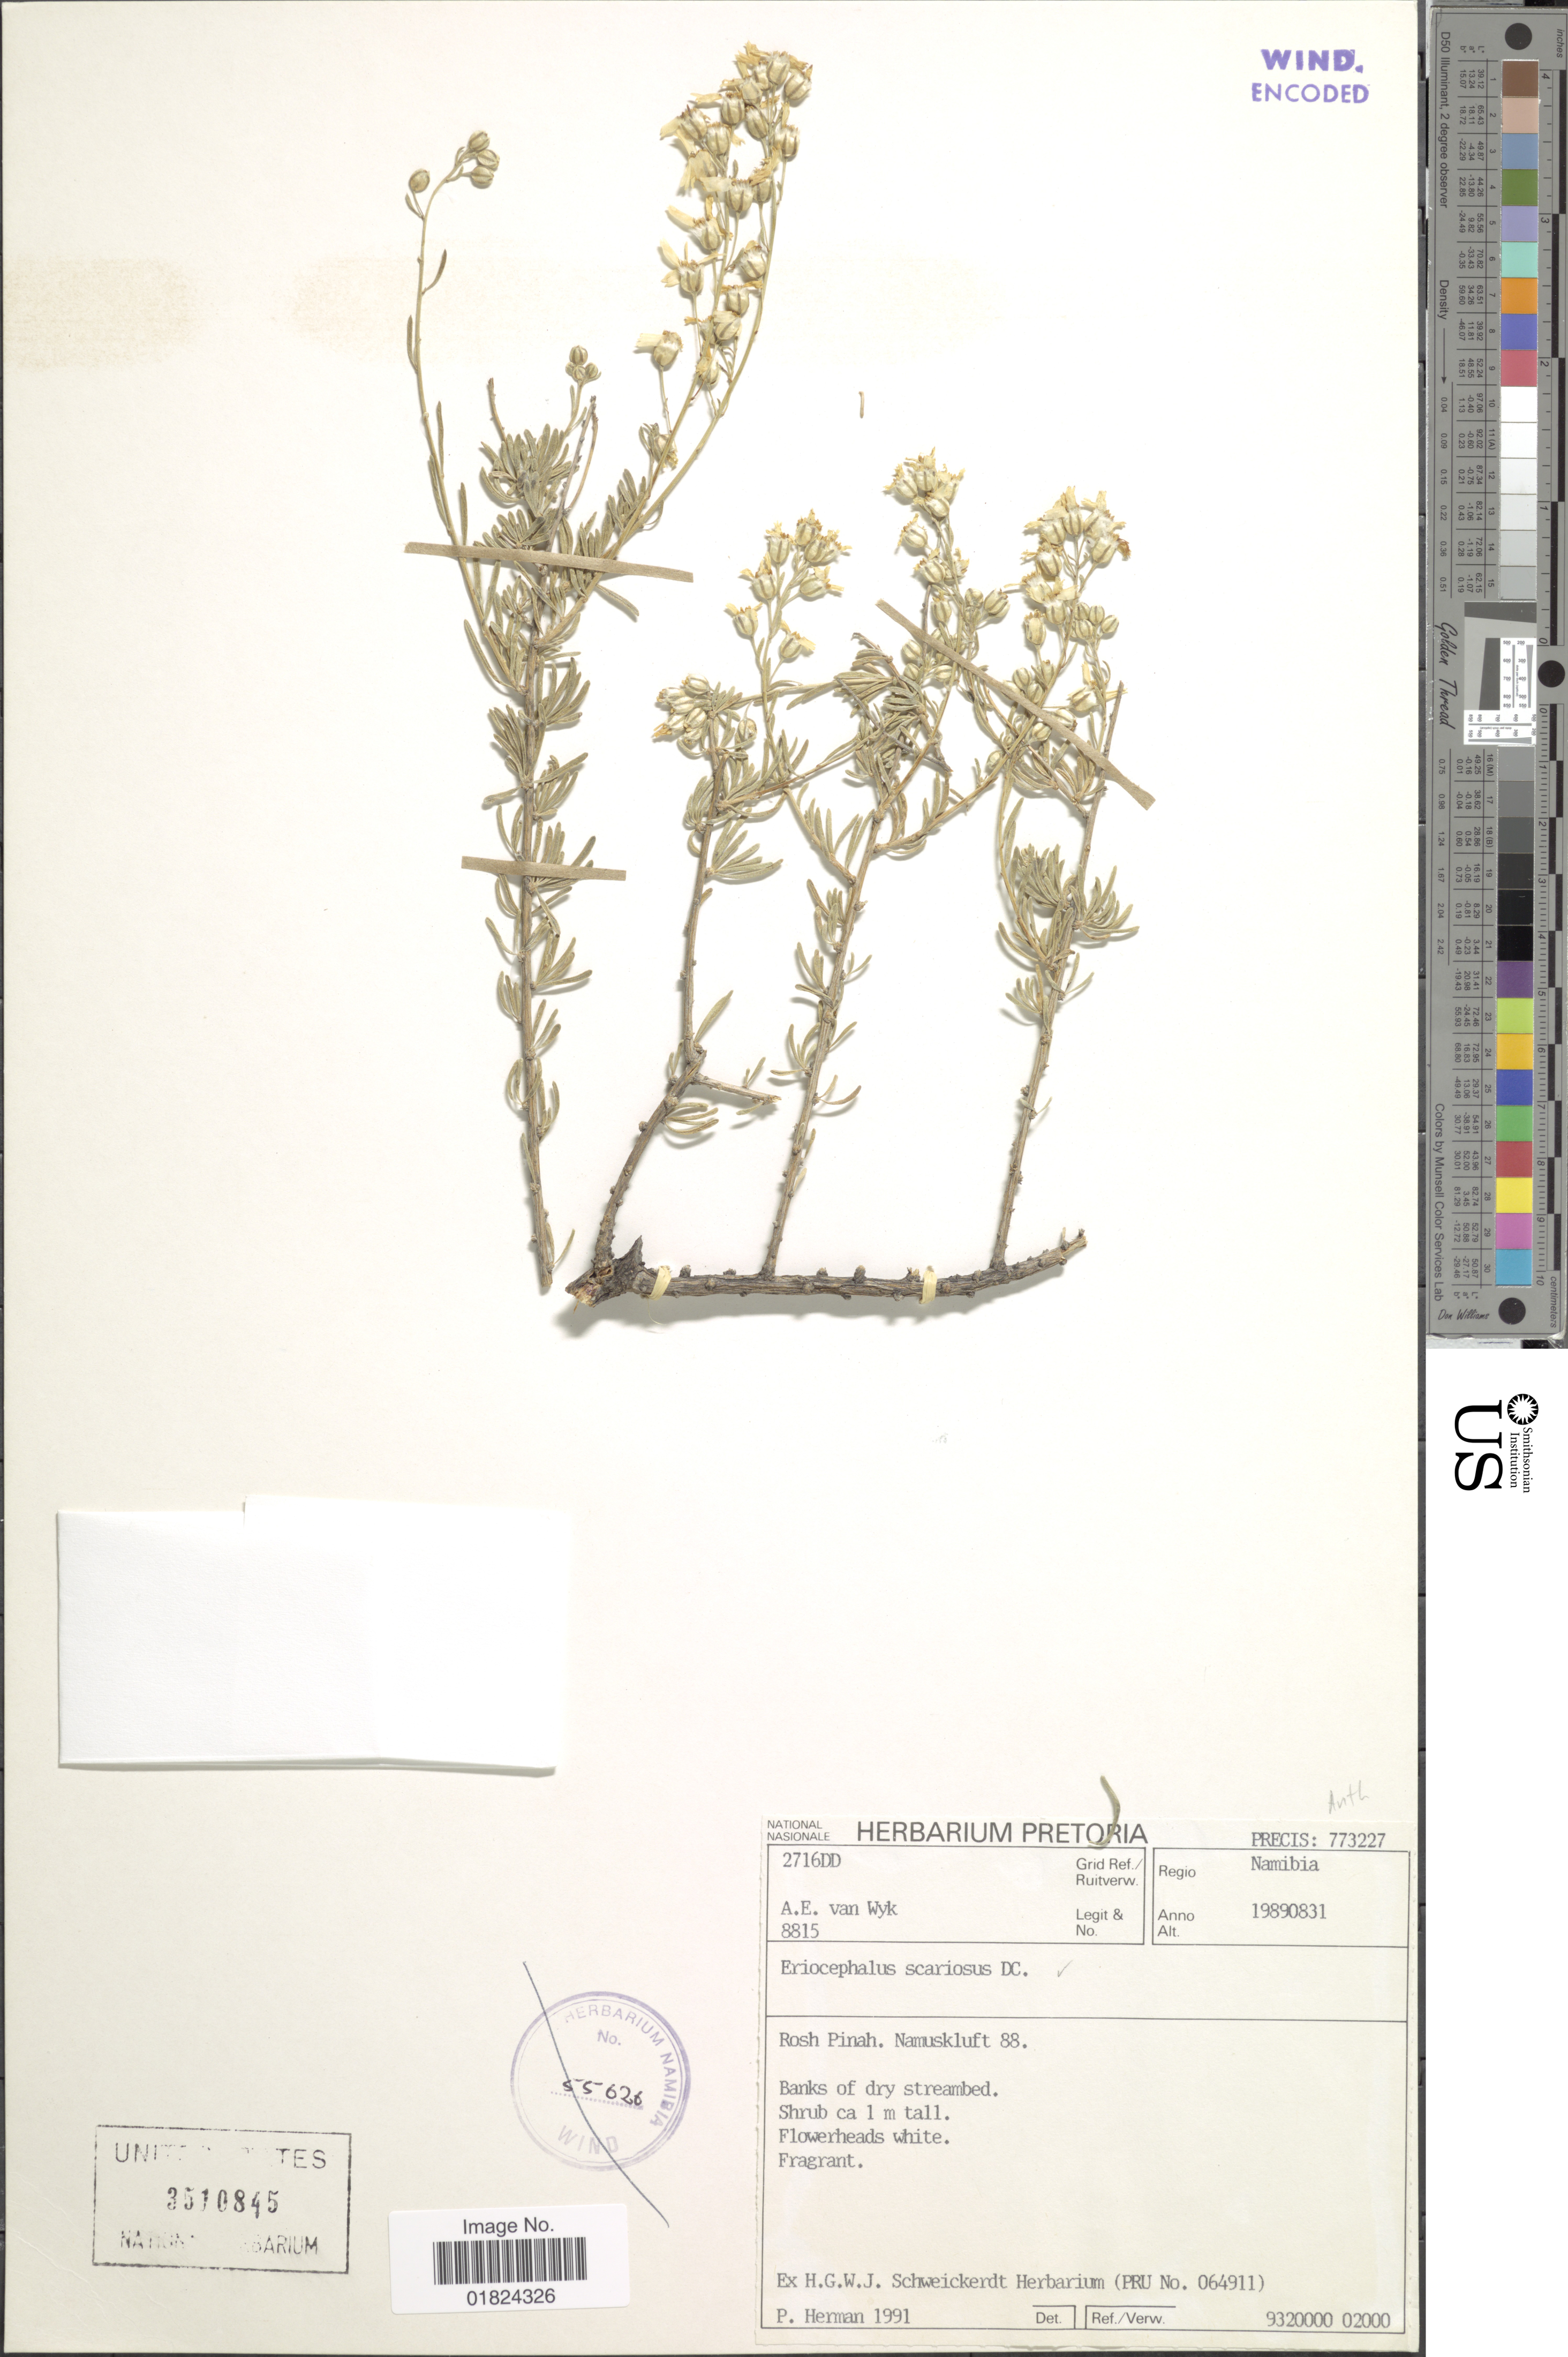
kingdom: Plantae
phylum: Tracheophyta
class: Magnoliopsida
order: Asterales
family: Asteraceae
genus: Eriocephalus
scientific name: Eriocephalus scariosus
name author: DC.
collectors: A. van Wyk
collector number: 8815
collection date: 1989-08-31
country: Namibia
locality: Rosh Pinah, Namuskluft 88, banks of dry streambed.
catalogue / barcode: US 3510845